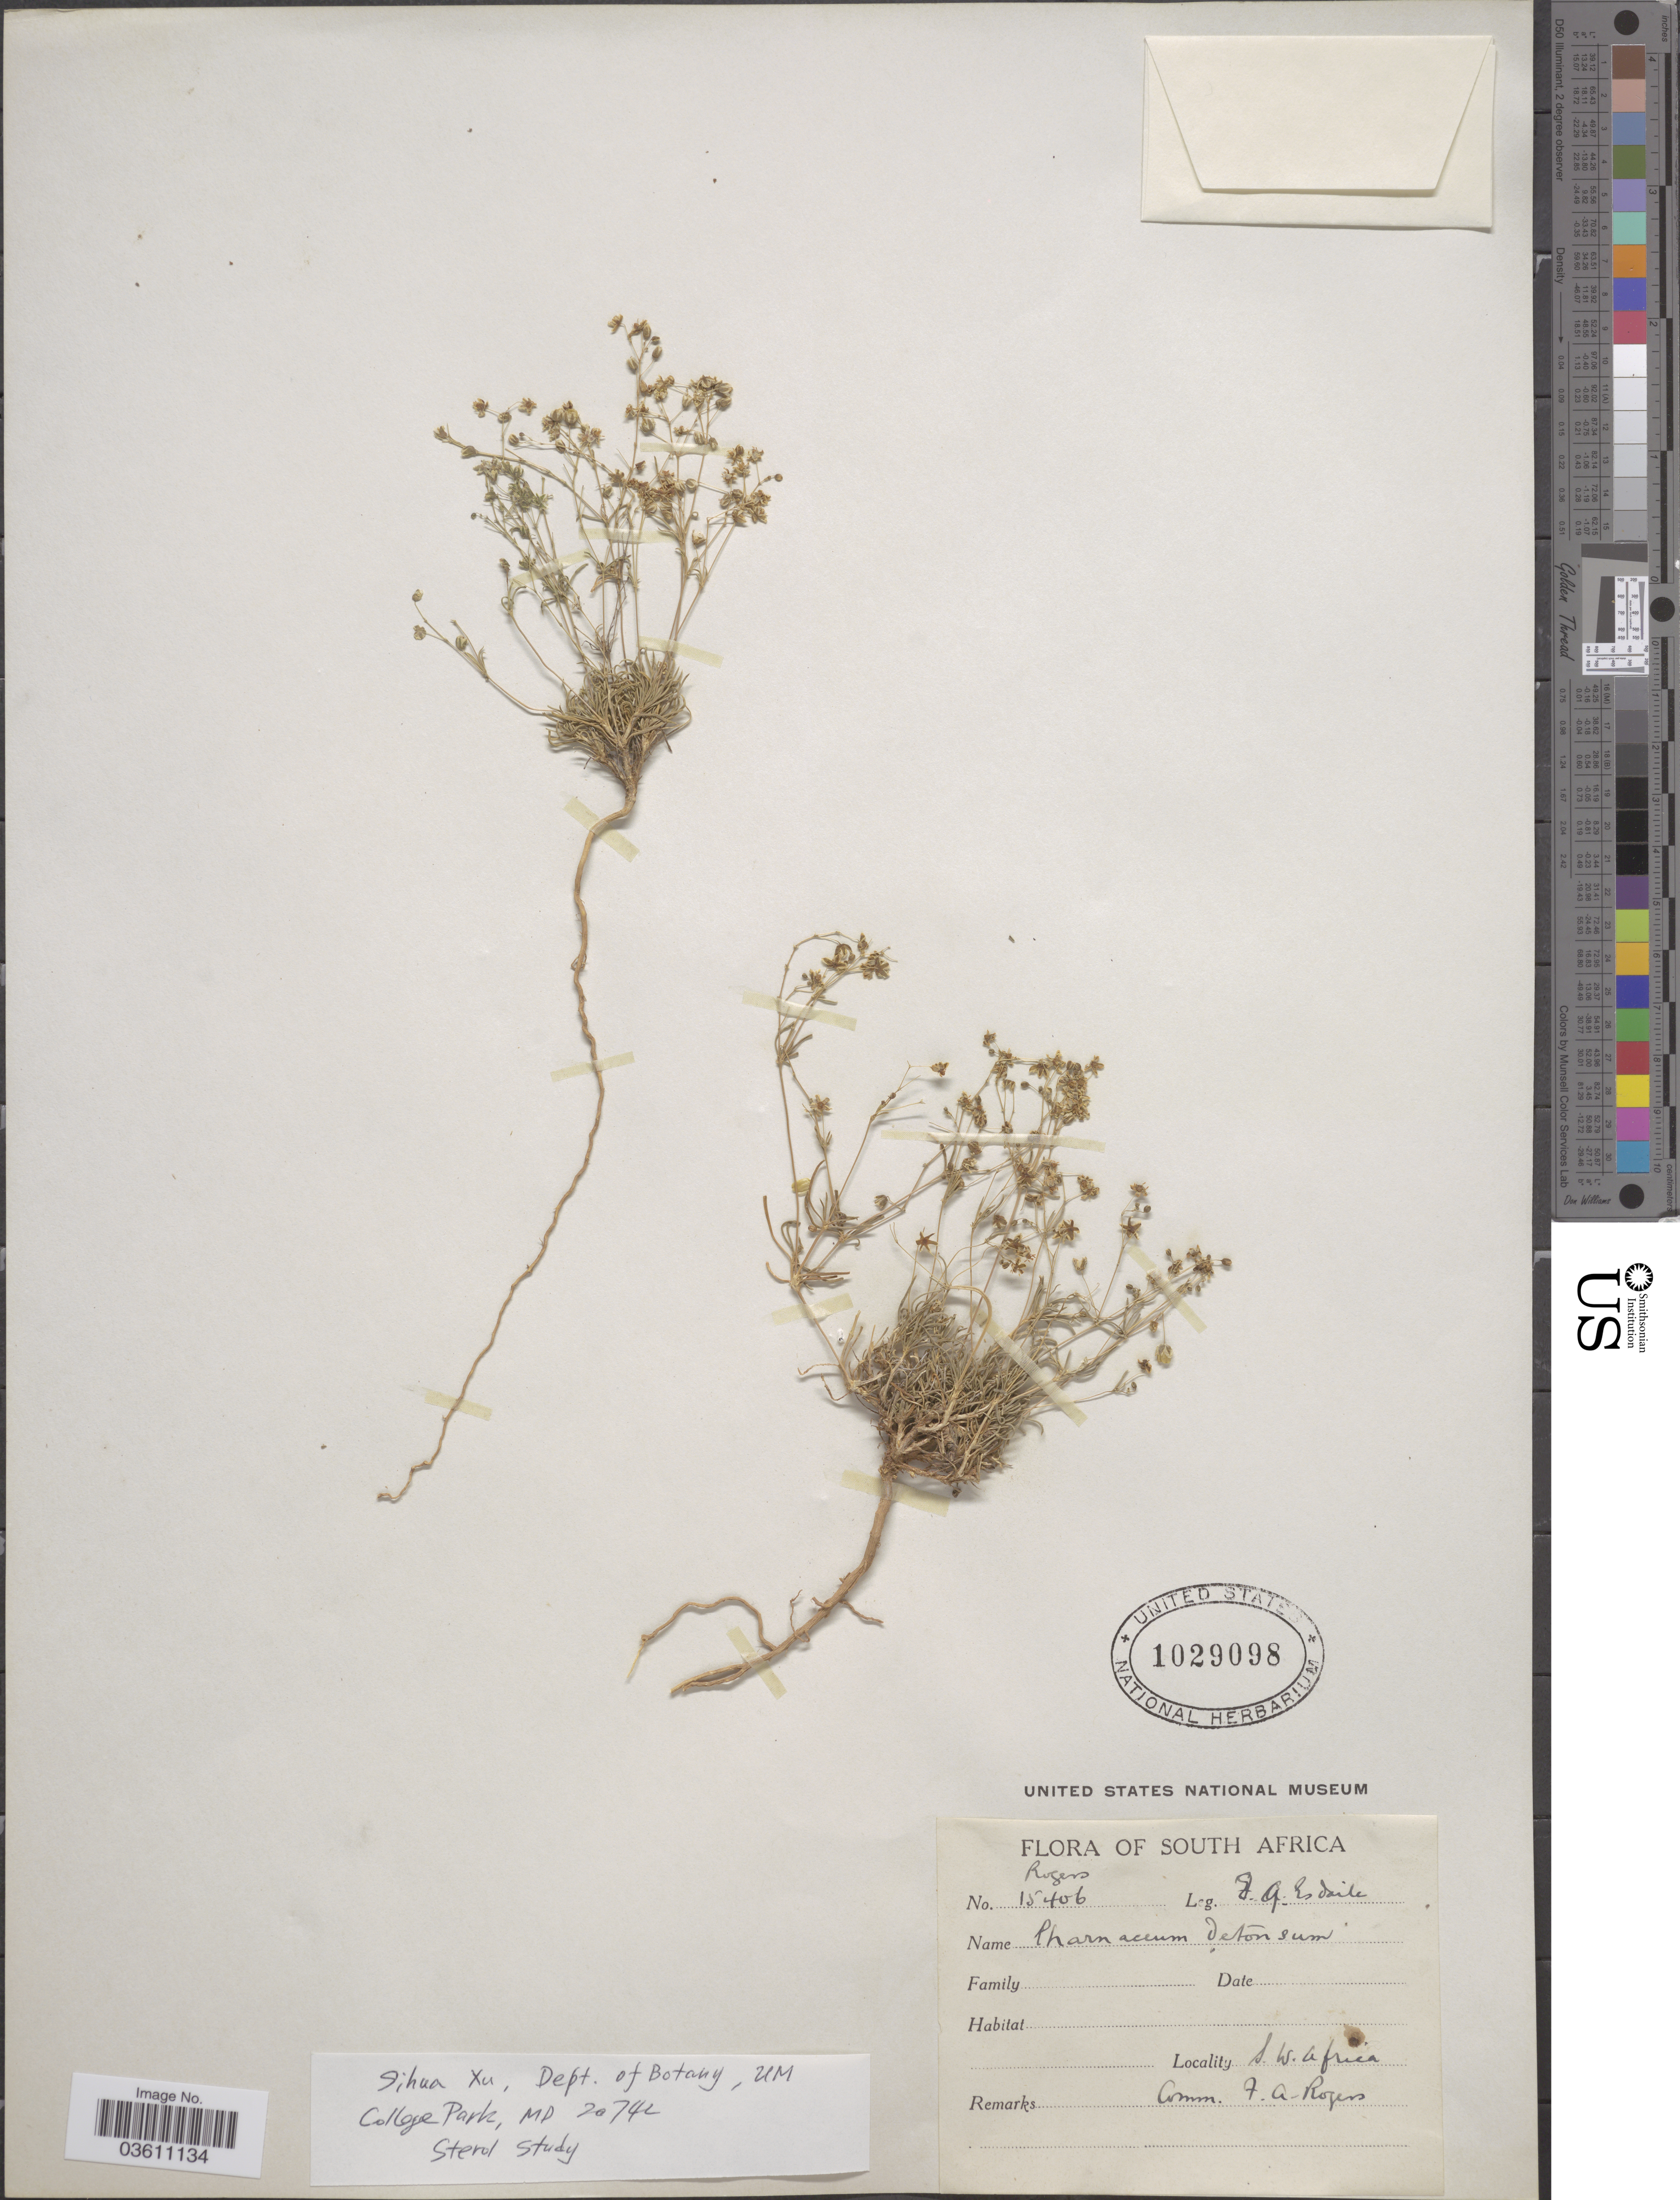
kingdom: Plantae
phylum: Tracheophyta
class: Magnoliopsida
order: Caryophyllales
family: Molluginaceae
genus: Pharnaceum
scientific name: Pharnaceum detonsum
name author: Fenzl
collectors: F. A. Rogers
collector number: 15406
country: Namibia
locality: S.W. Africa.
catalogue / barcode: US 1029098